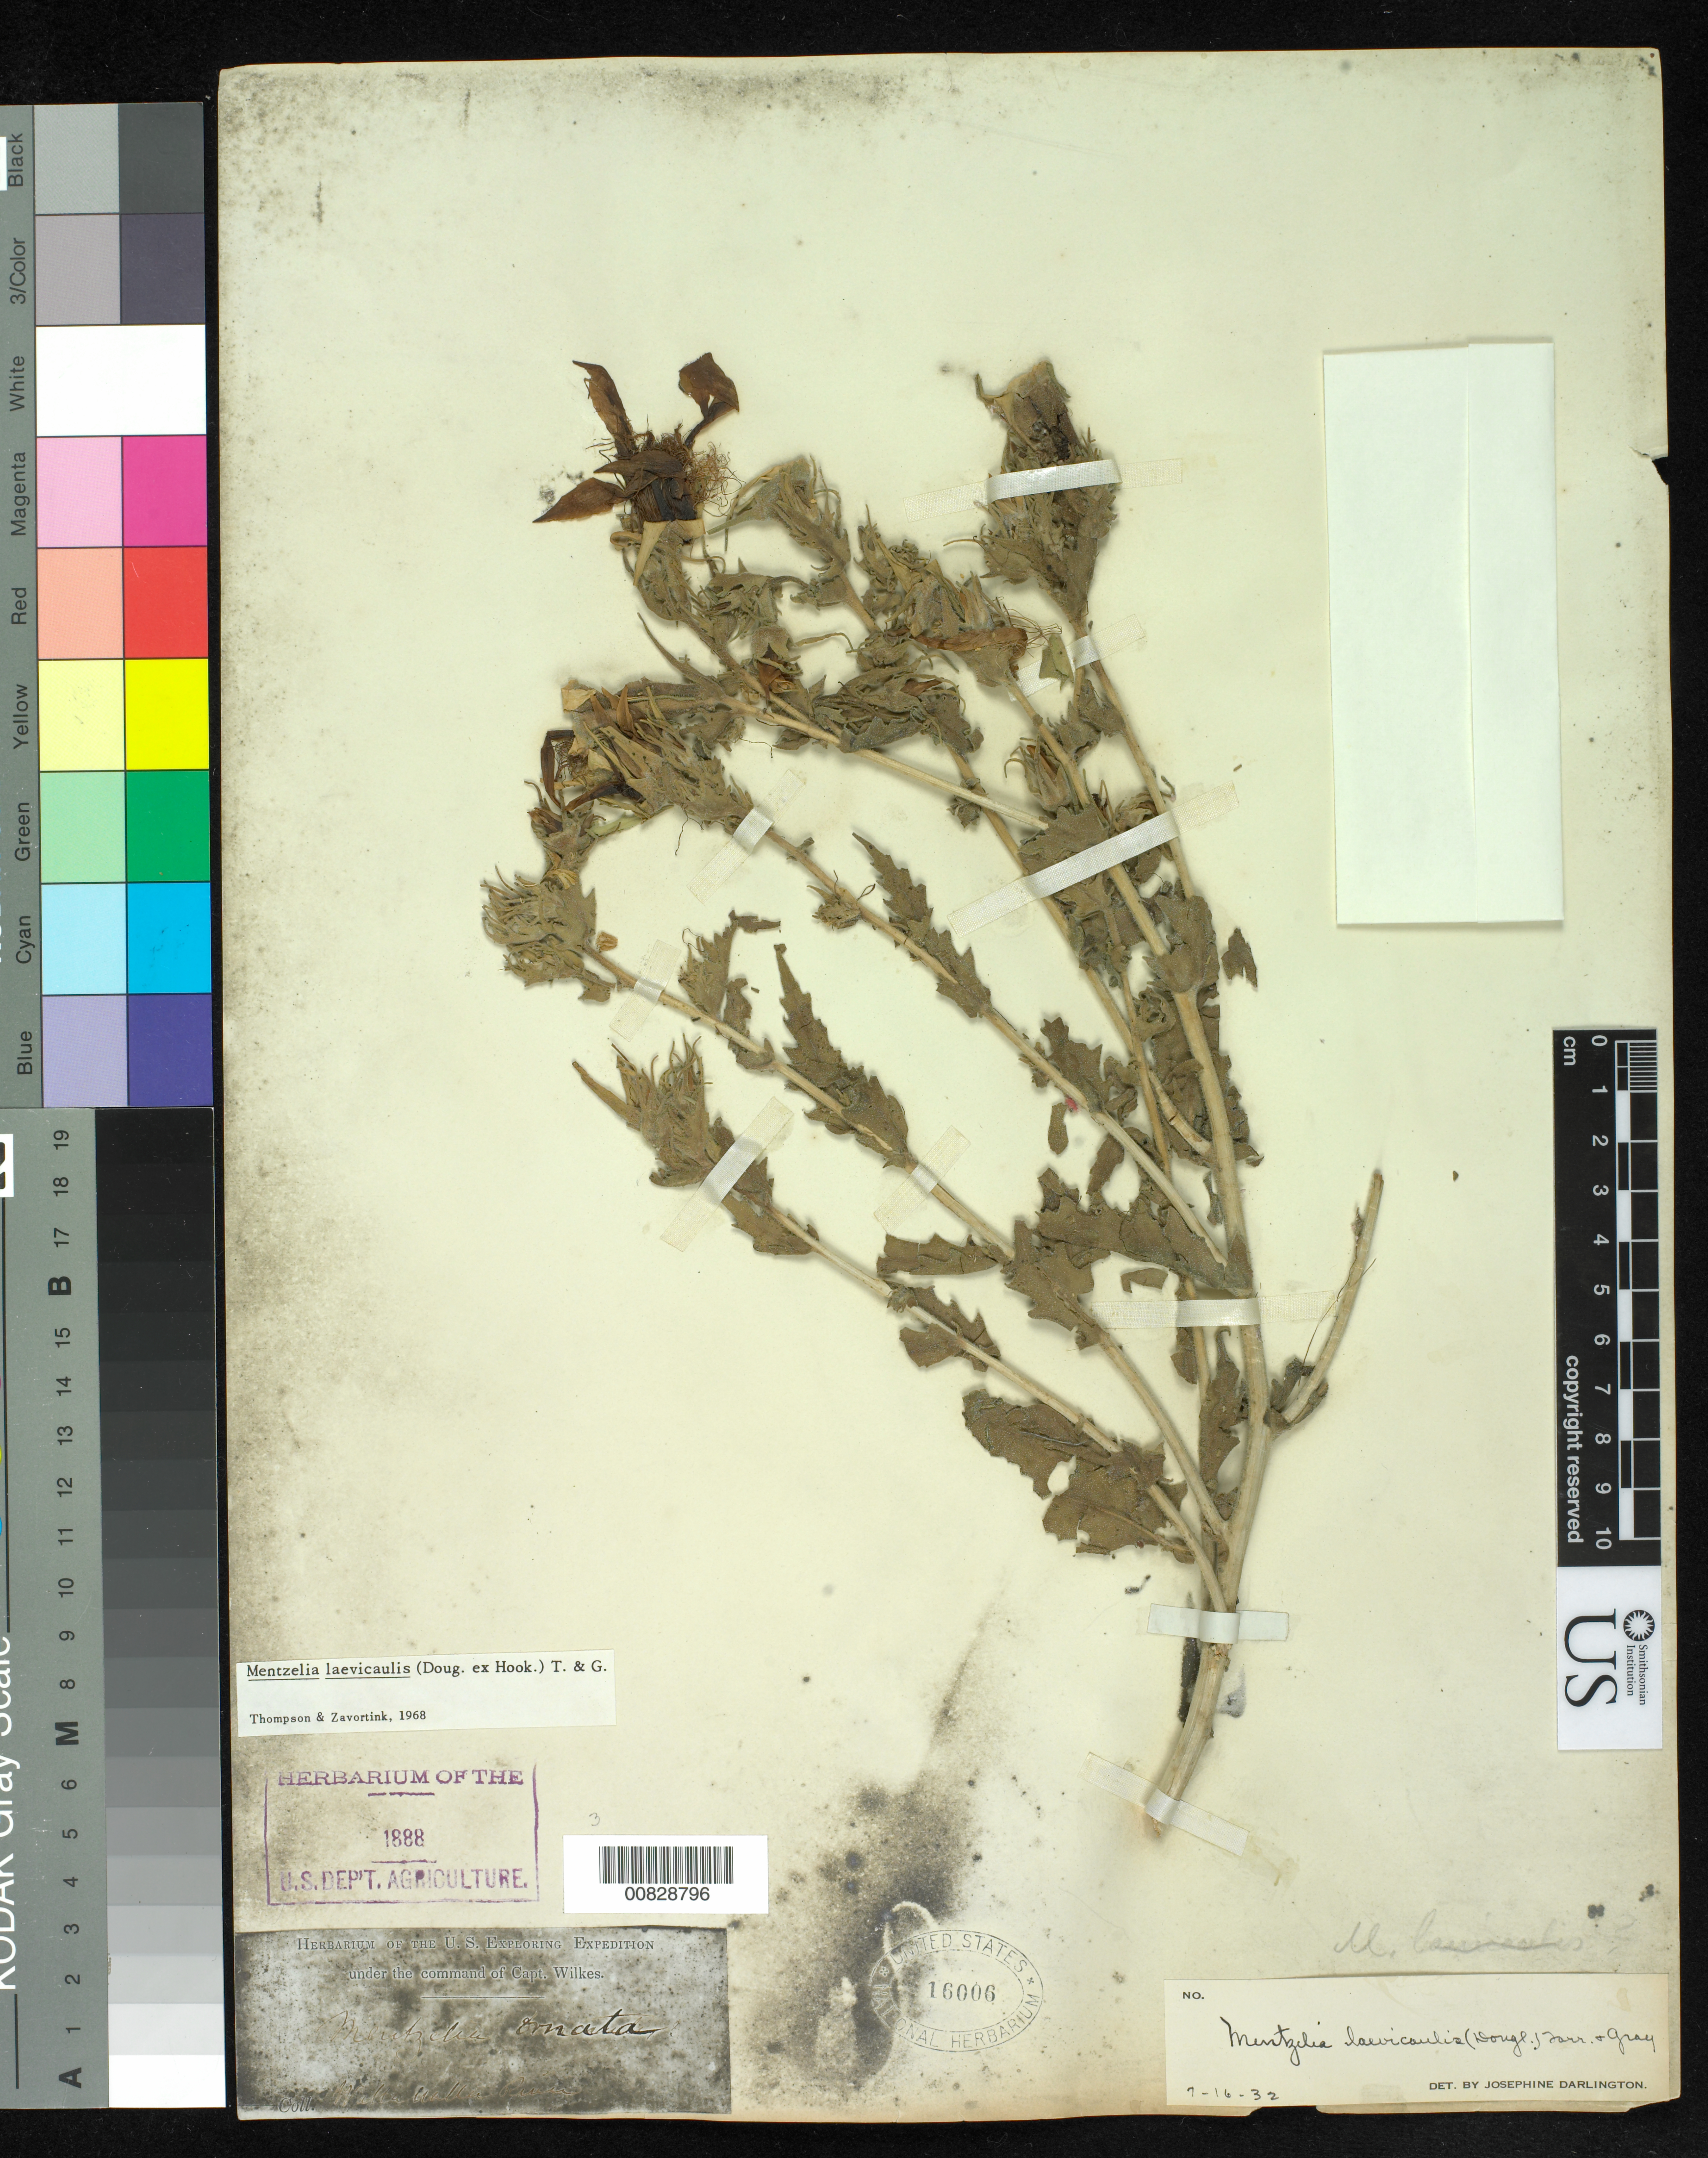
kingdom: Plantae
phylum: Tracheophyta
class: Magnoliopsida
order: Cornales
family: Loasaceae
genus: Mentzelia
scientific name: Mentzelia laevicaulis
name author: (Douglas ex Hook.) Torr. & A. Gray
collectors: Wilkes Explor. Exped.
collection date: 1838/1842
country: United States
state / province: Washington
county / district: Walla Walla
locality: Walla Walla River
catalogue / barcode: US 16006